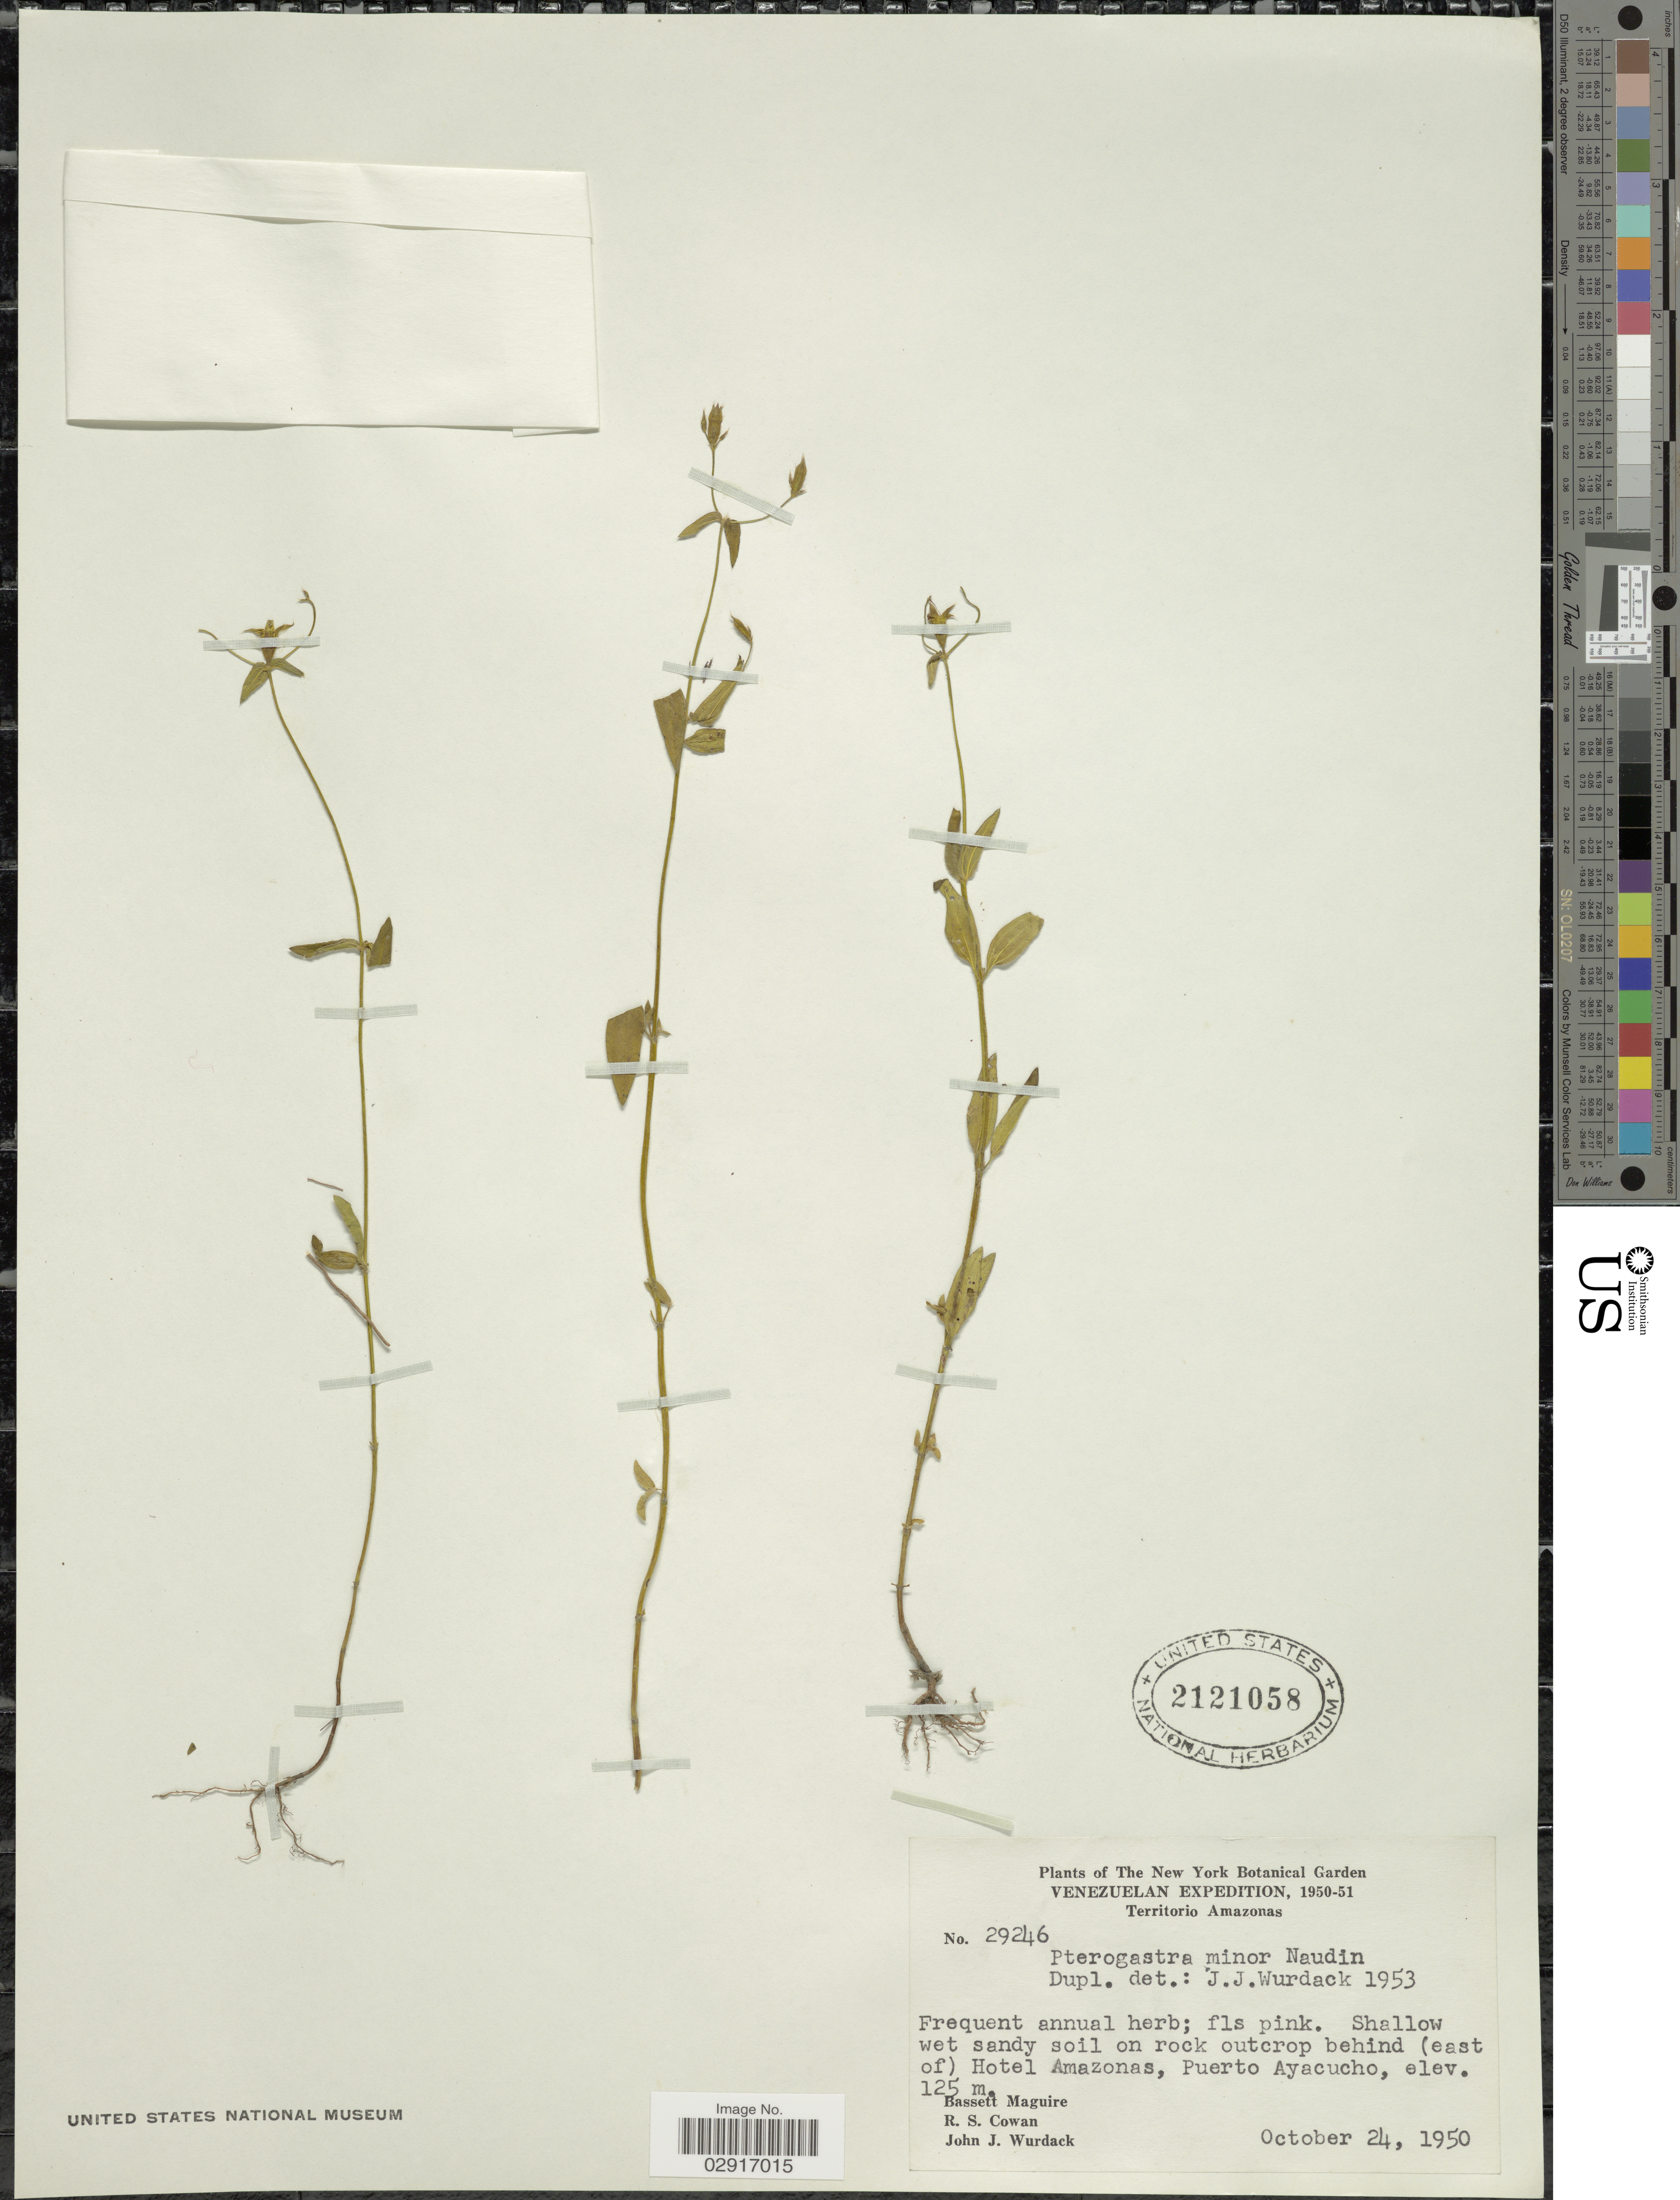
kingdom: Plantae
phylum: Tracheophyta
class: Magnoliopsida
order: Myrtales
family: Melastomataceae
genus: Pterogastra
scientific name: Pterogastra minor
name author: Naudin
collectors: B. Maguire, R. S. Cowan & J. J. Wurdack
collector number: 29246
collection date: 1950-10-24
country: Venezuela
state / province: Amazonas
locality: Territorio Amazonas. Behind (east of) Hotel Amazonas, Puerto Ayacucho.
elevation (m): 125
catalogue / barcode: US 2121058